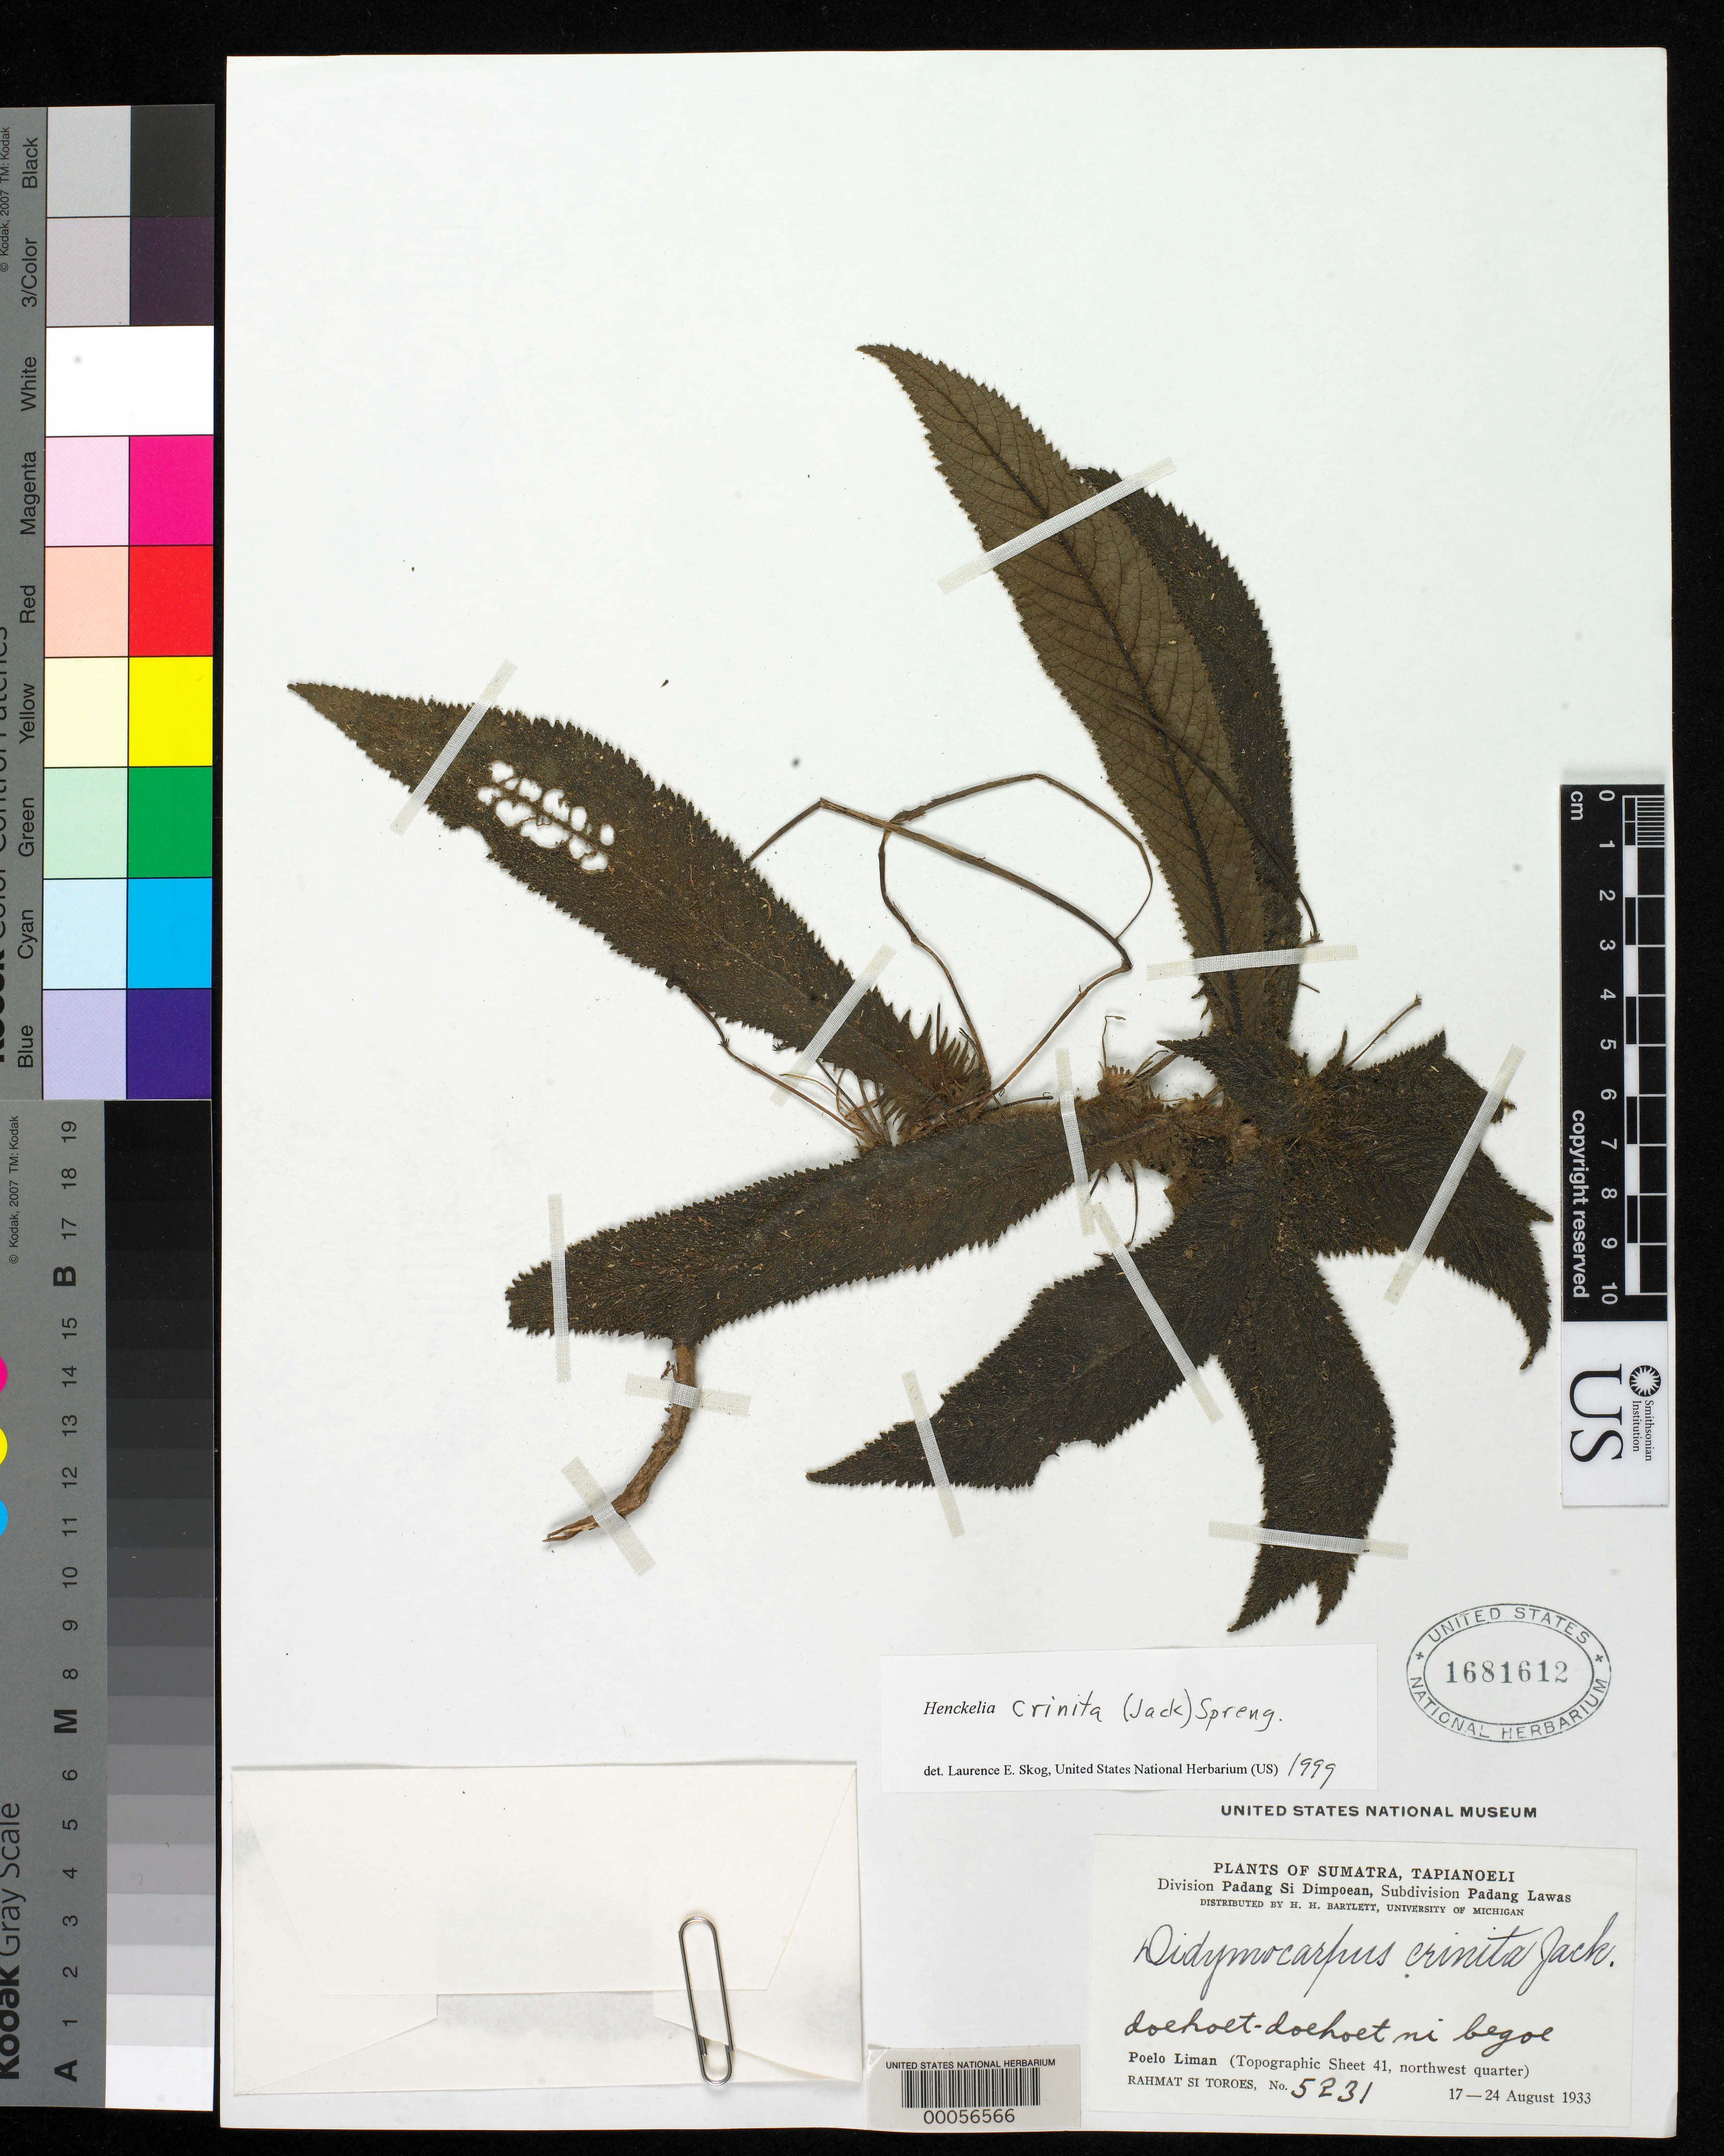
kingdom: Plantae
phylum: Tracheophyta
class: Magnoliopsida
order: Lamiales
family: Gesneriaceae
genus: Codonoboea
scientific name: Codonoboea crinita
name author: (Jack) C.L. Lim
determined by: Skog, Laurence E.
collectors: Rahmat Si Boeea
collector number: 5231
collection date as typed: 17-24 Aug 1933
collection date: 1933-08-17/1933-08-24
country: Indonesia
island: Sumatra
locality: Sumatra, Tapianoeli. Poelo Liman.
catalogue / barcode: US 1681612